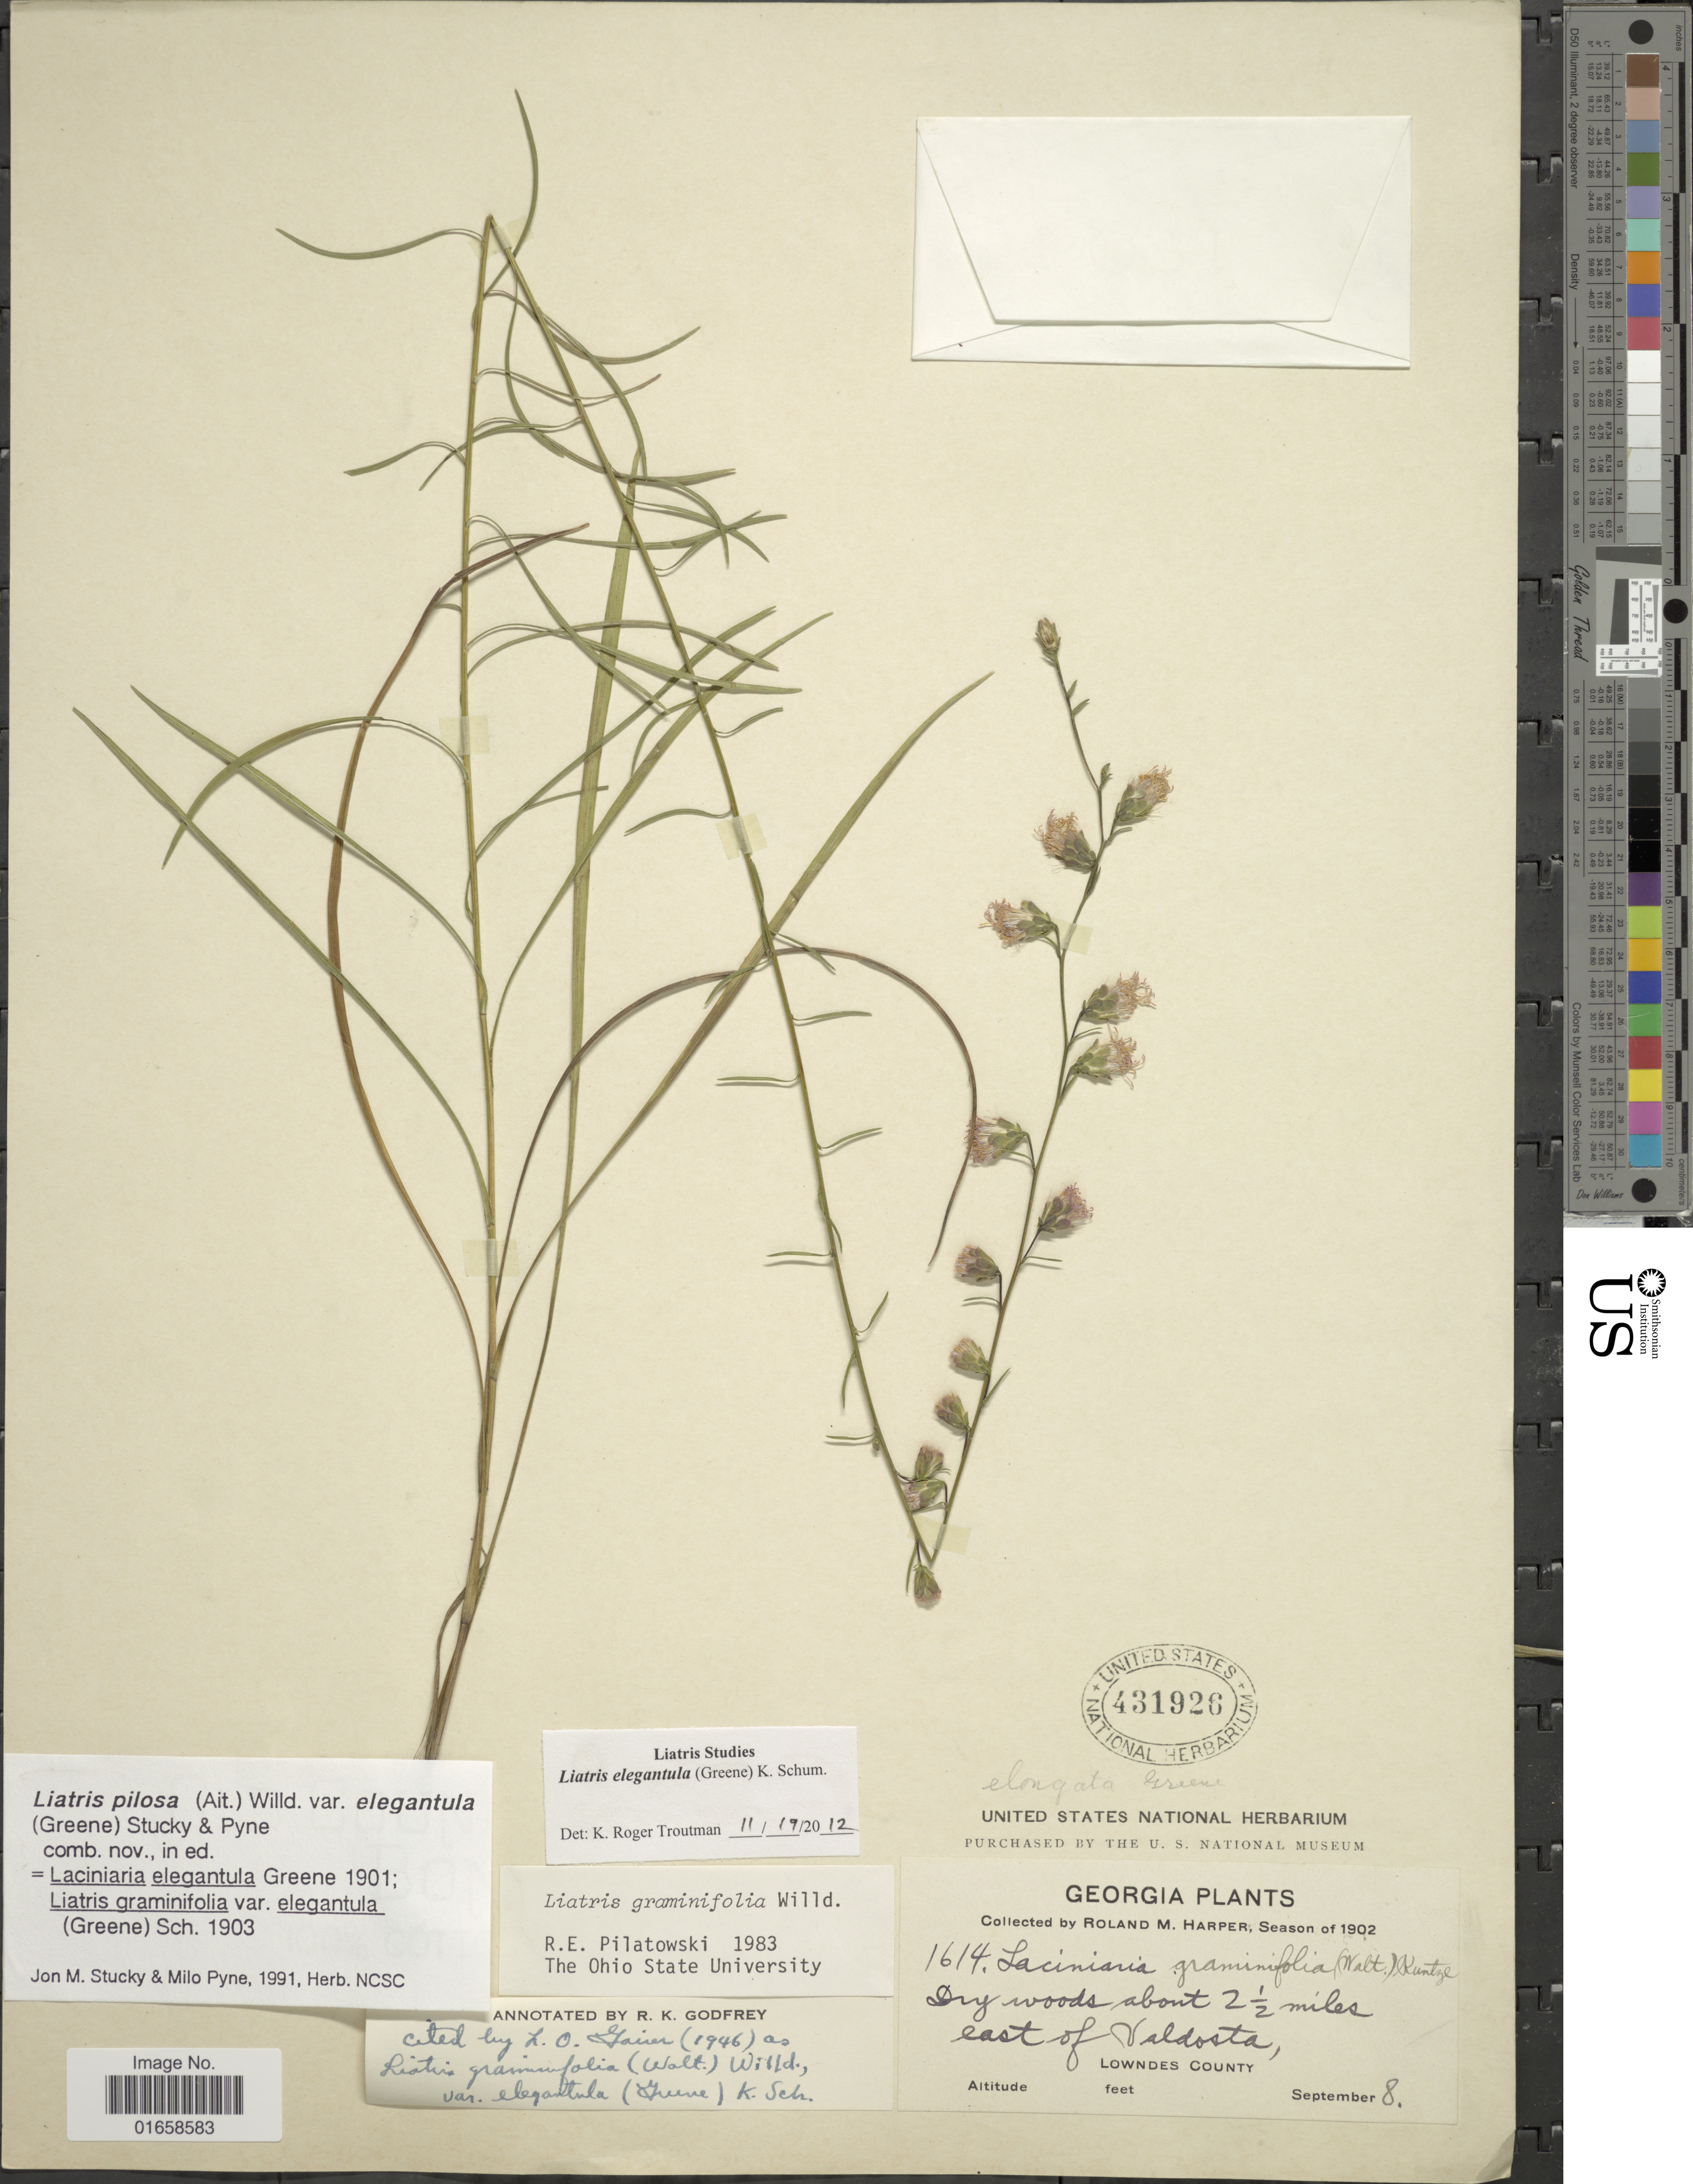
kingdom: Plantae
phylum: Tracheophyta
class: Magnoliopsida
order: Asterales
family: Asteraceae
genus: Liatris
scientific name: Liatris elegantula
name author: (Greene) K. Schum.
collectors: R. M. Harper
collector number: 1614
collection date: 1902-09-08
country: United States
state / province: Georgia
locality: Dry woods about 2½ miles east of Valdosta, Lowndes County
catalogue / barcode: US 431926